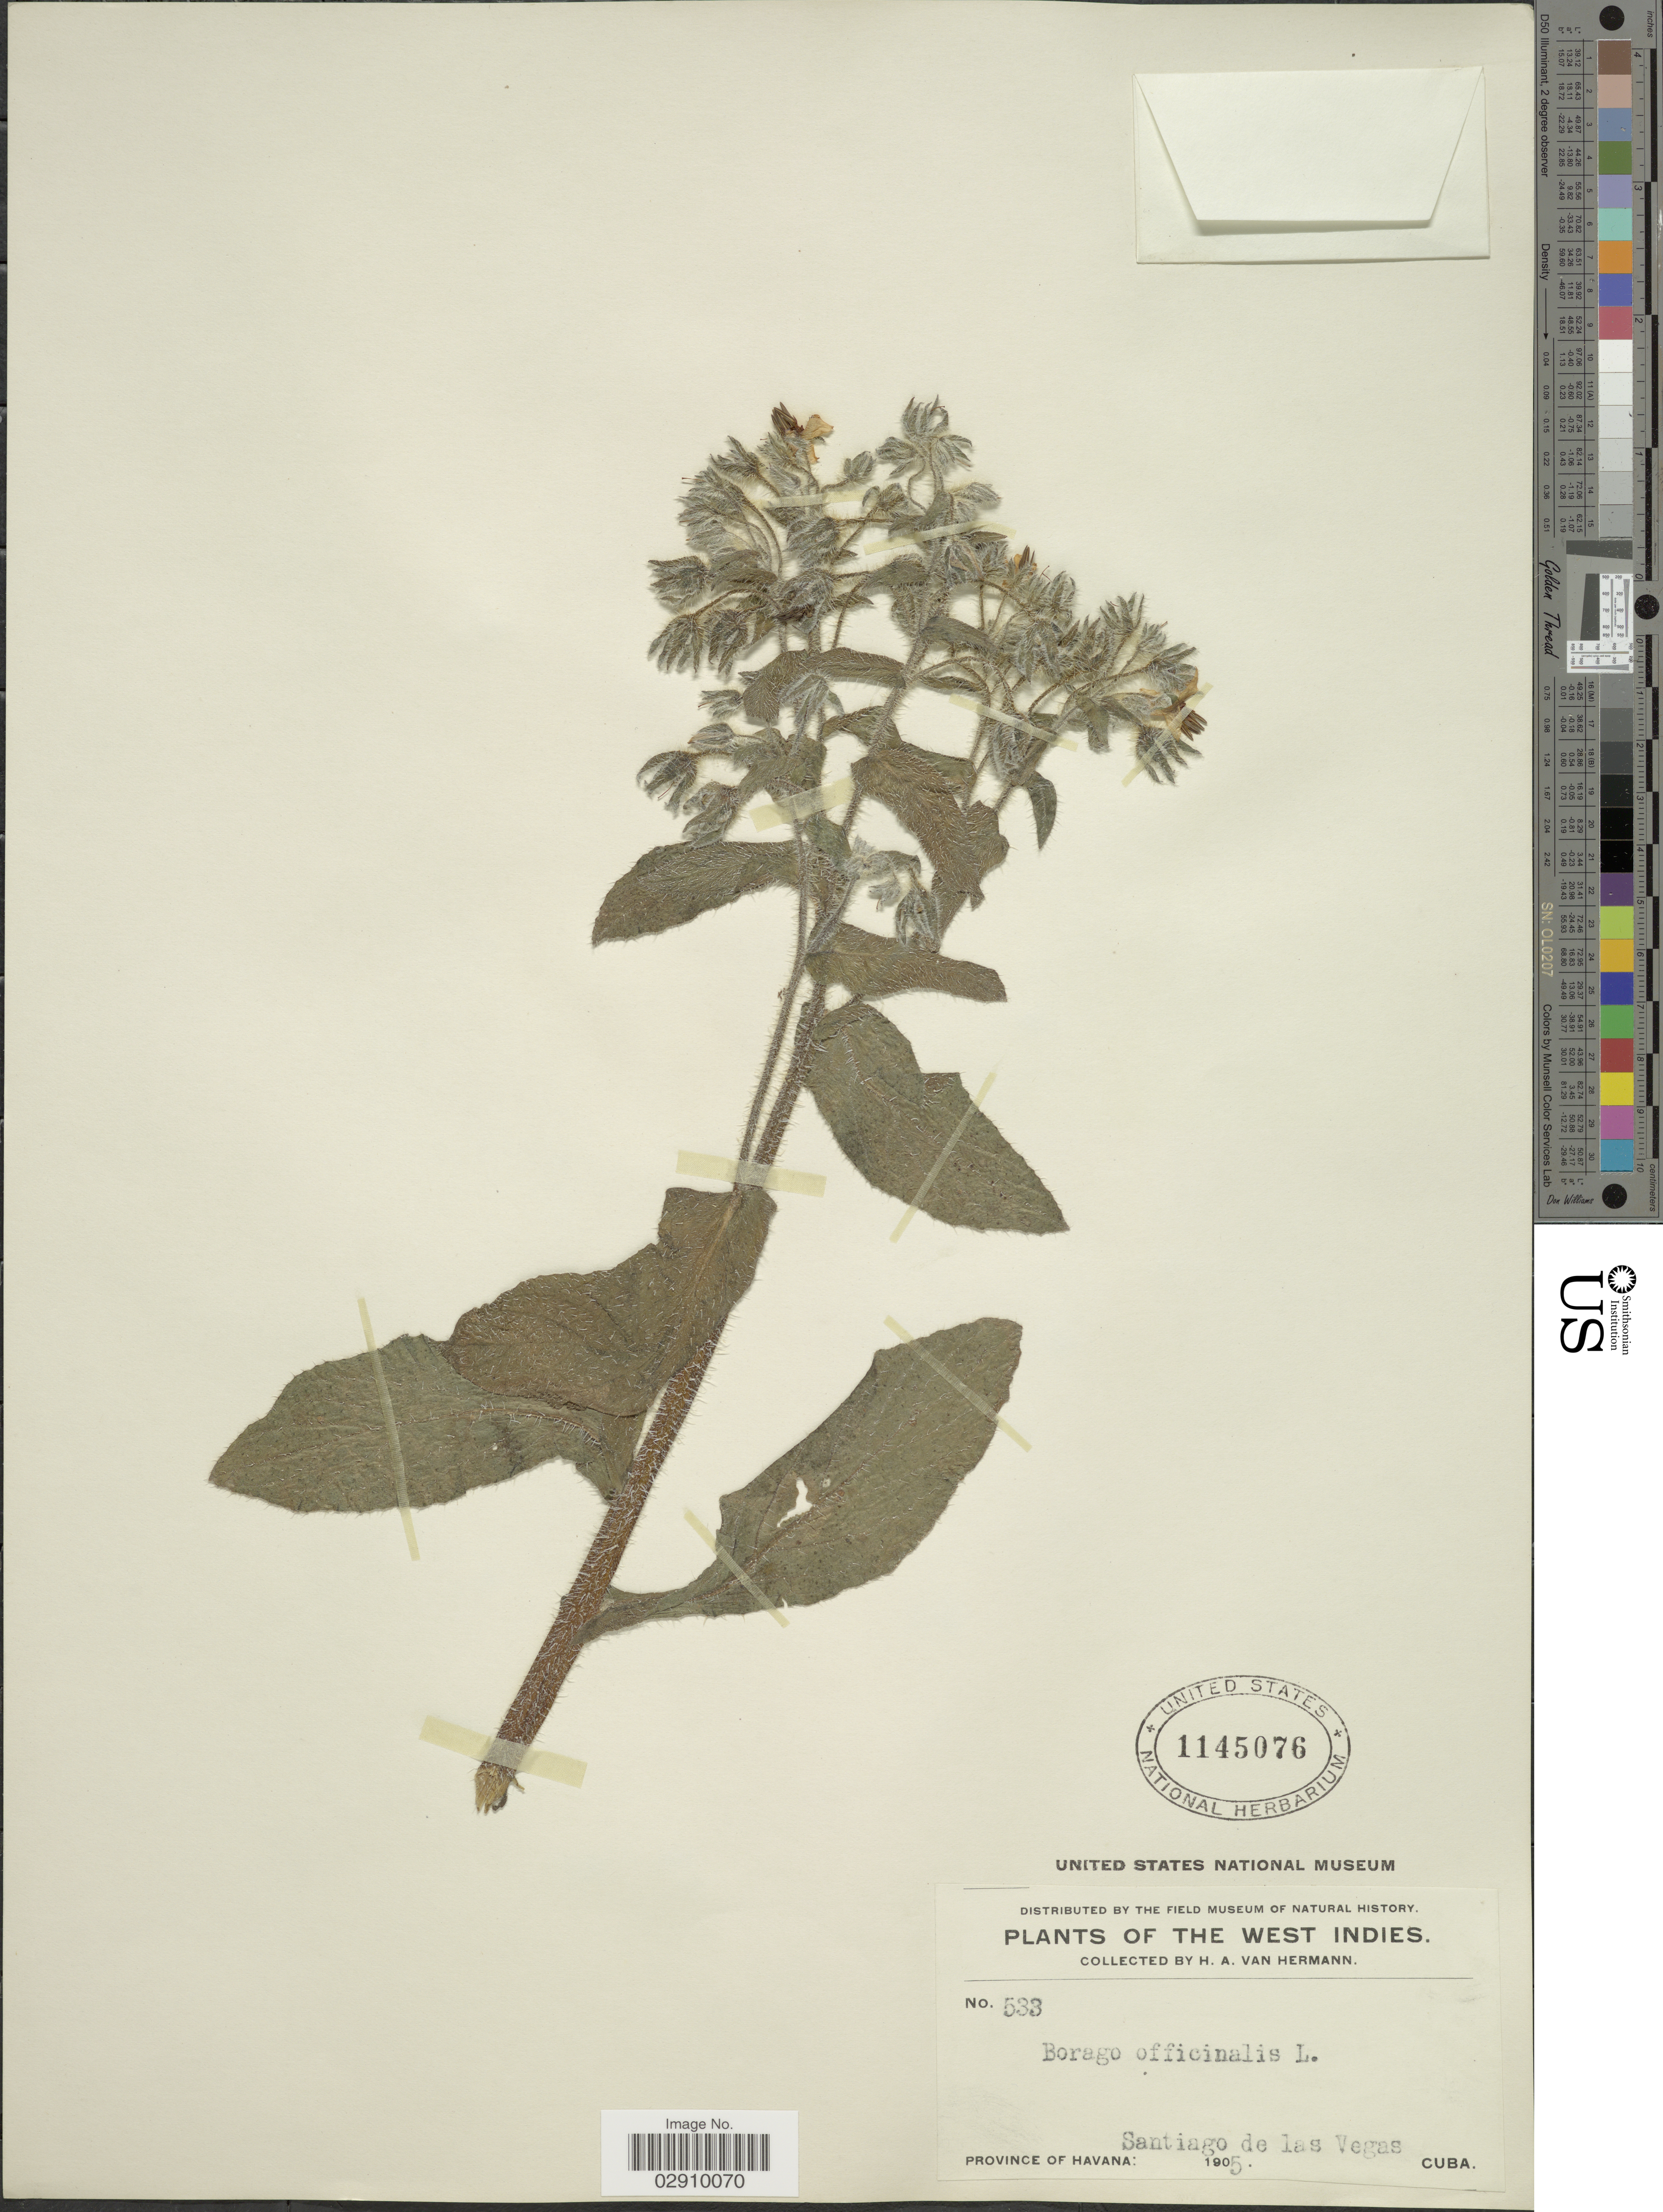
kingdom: Plantae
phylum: Tracheophyta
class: Magnoliopsida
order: Boraginales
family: Boraginaceae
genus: Borago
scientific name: Borago officinalis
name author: L.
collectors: H. A. Van Hermann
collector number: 533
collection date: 1905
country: Cuba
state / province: La Habana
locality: The West Indies, Santiago de las Vegas, Province of Havana.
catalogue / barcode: US 1145076